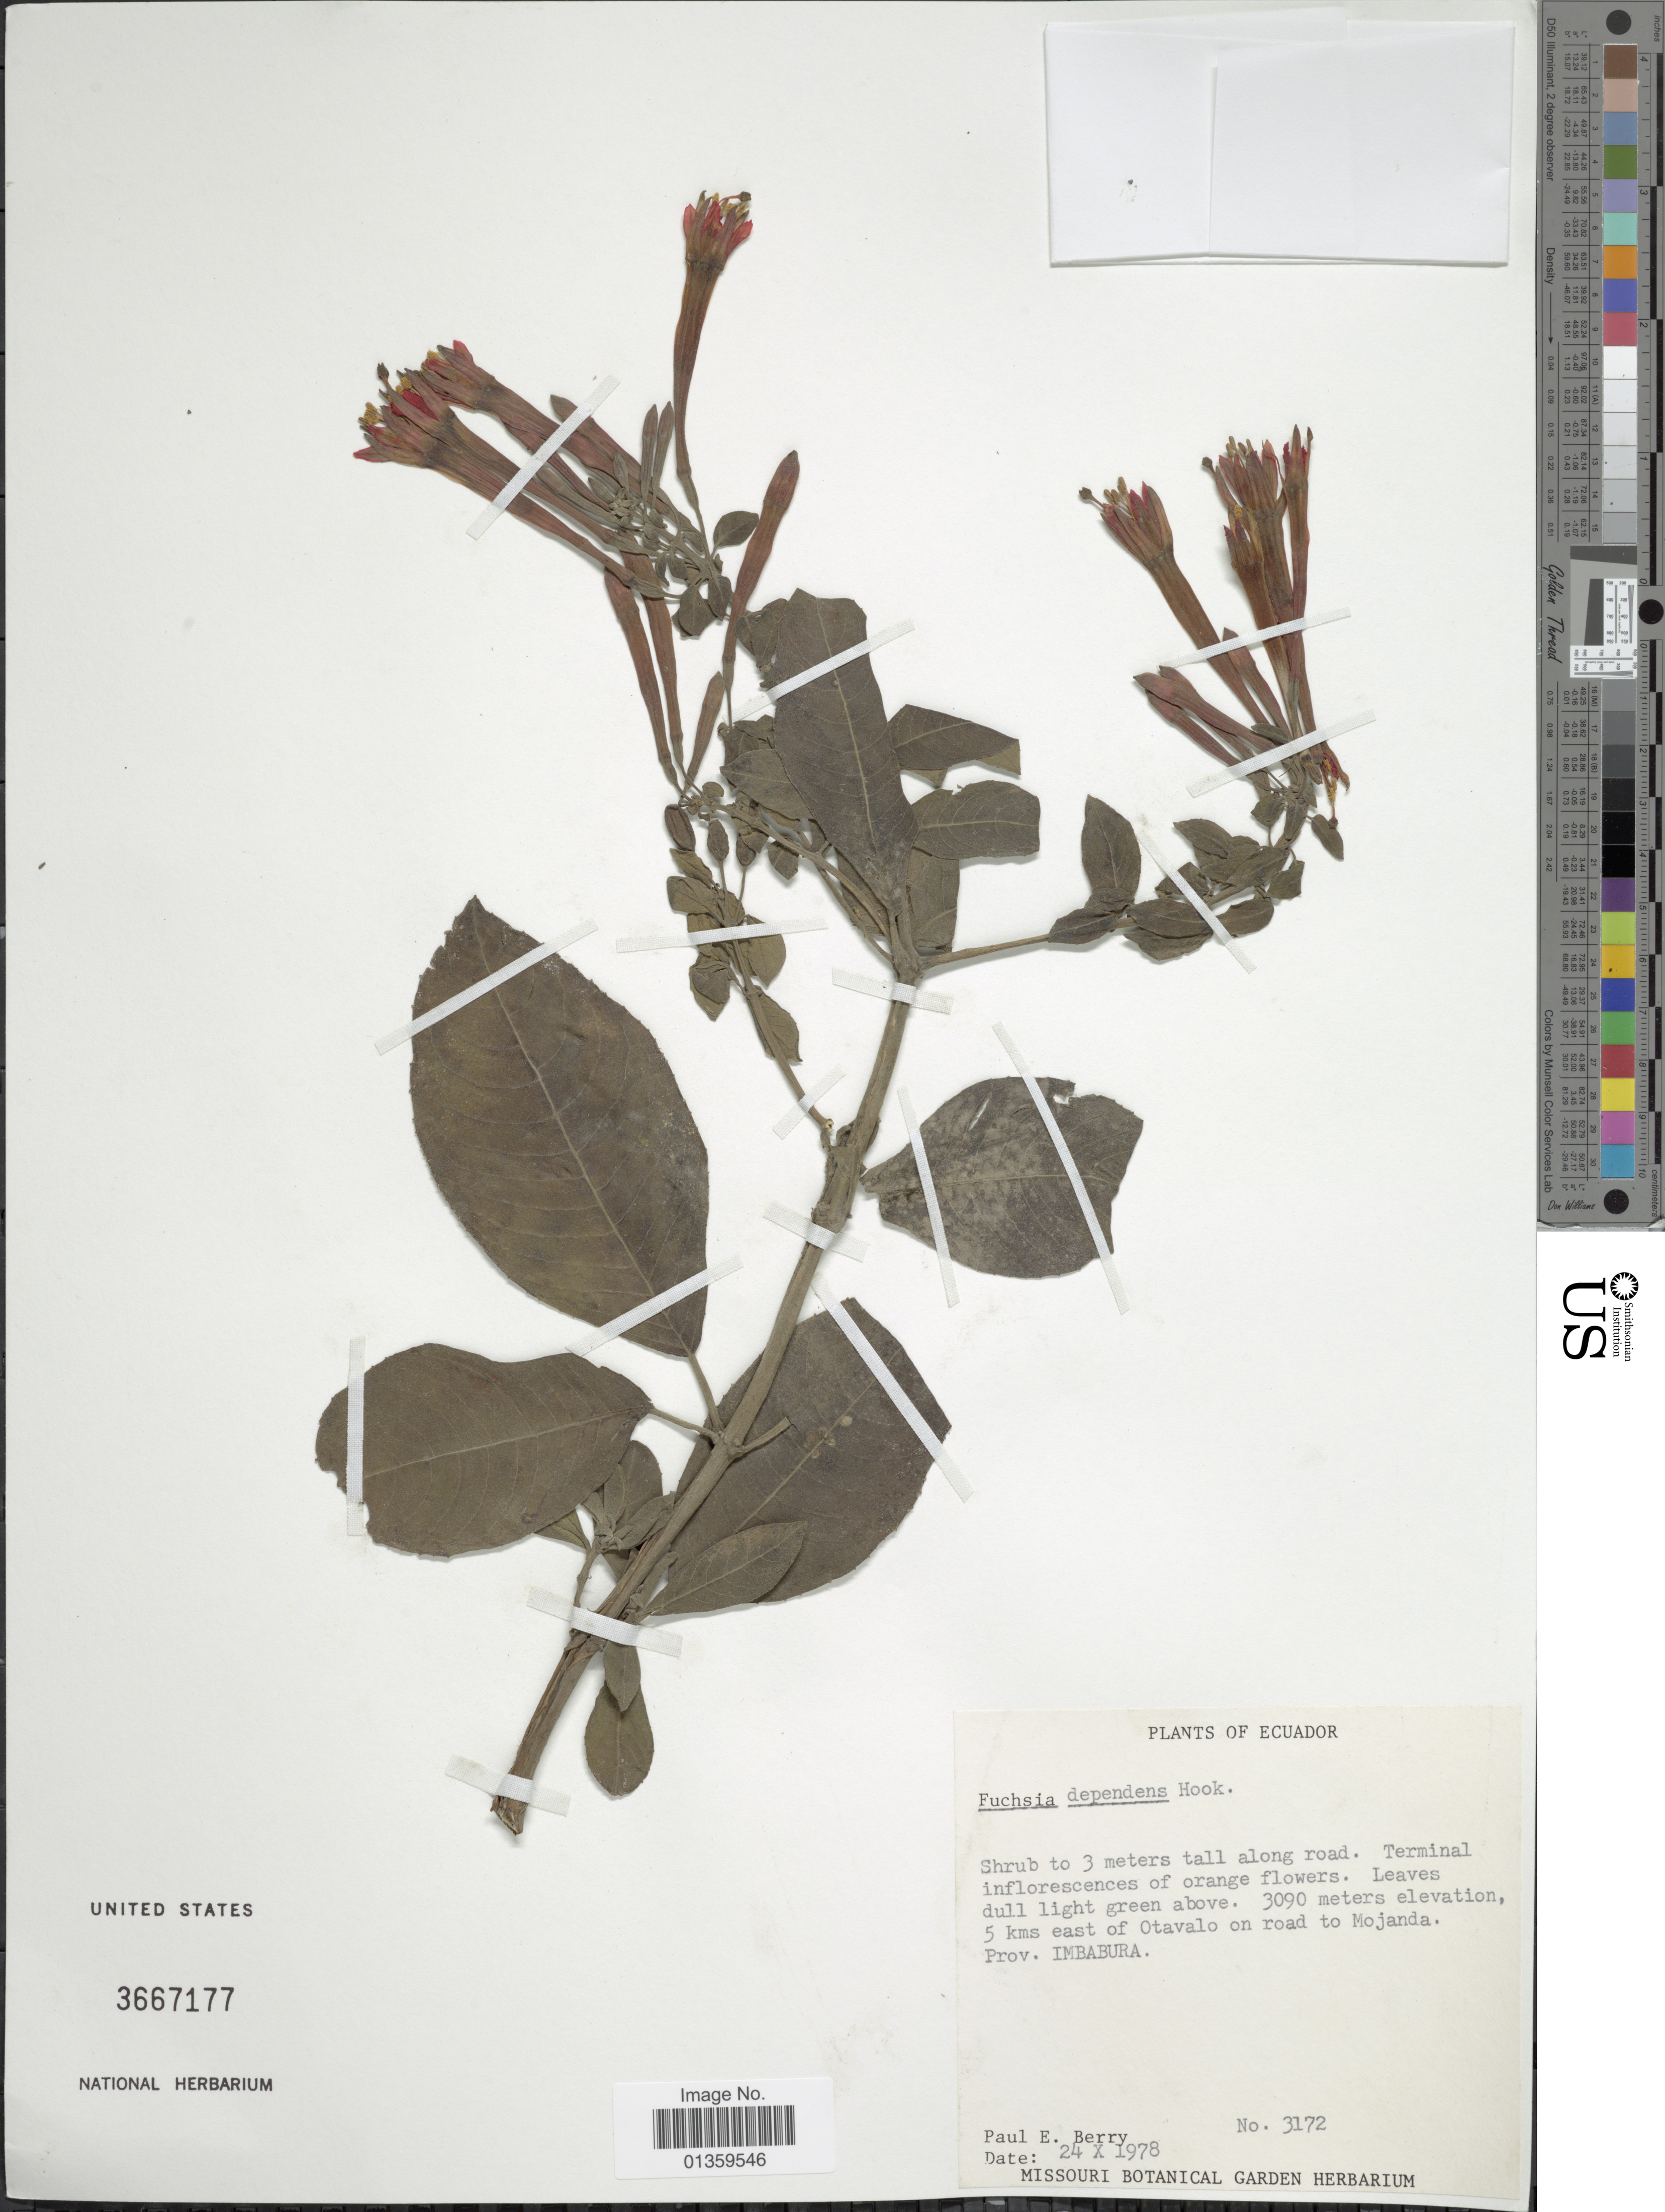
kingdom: Plantae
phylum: Tracheophyta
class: Magnoliopsida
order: Myrtales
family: Onagraceae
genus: Fuchsia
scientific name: Fuchsia dependens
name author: Hook.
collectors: P. E. Berry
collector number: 3172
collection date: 1978-10-24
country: Ecuador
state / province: Imbabura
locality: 5 kms east of Otavalo on road to Mojanda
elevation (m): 3090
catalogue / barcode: US 3667177